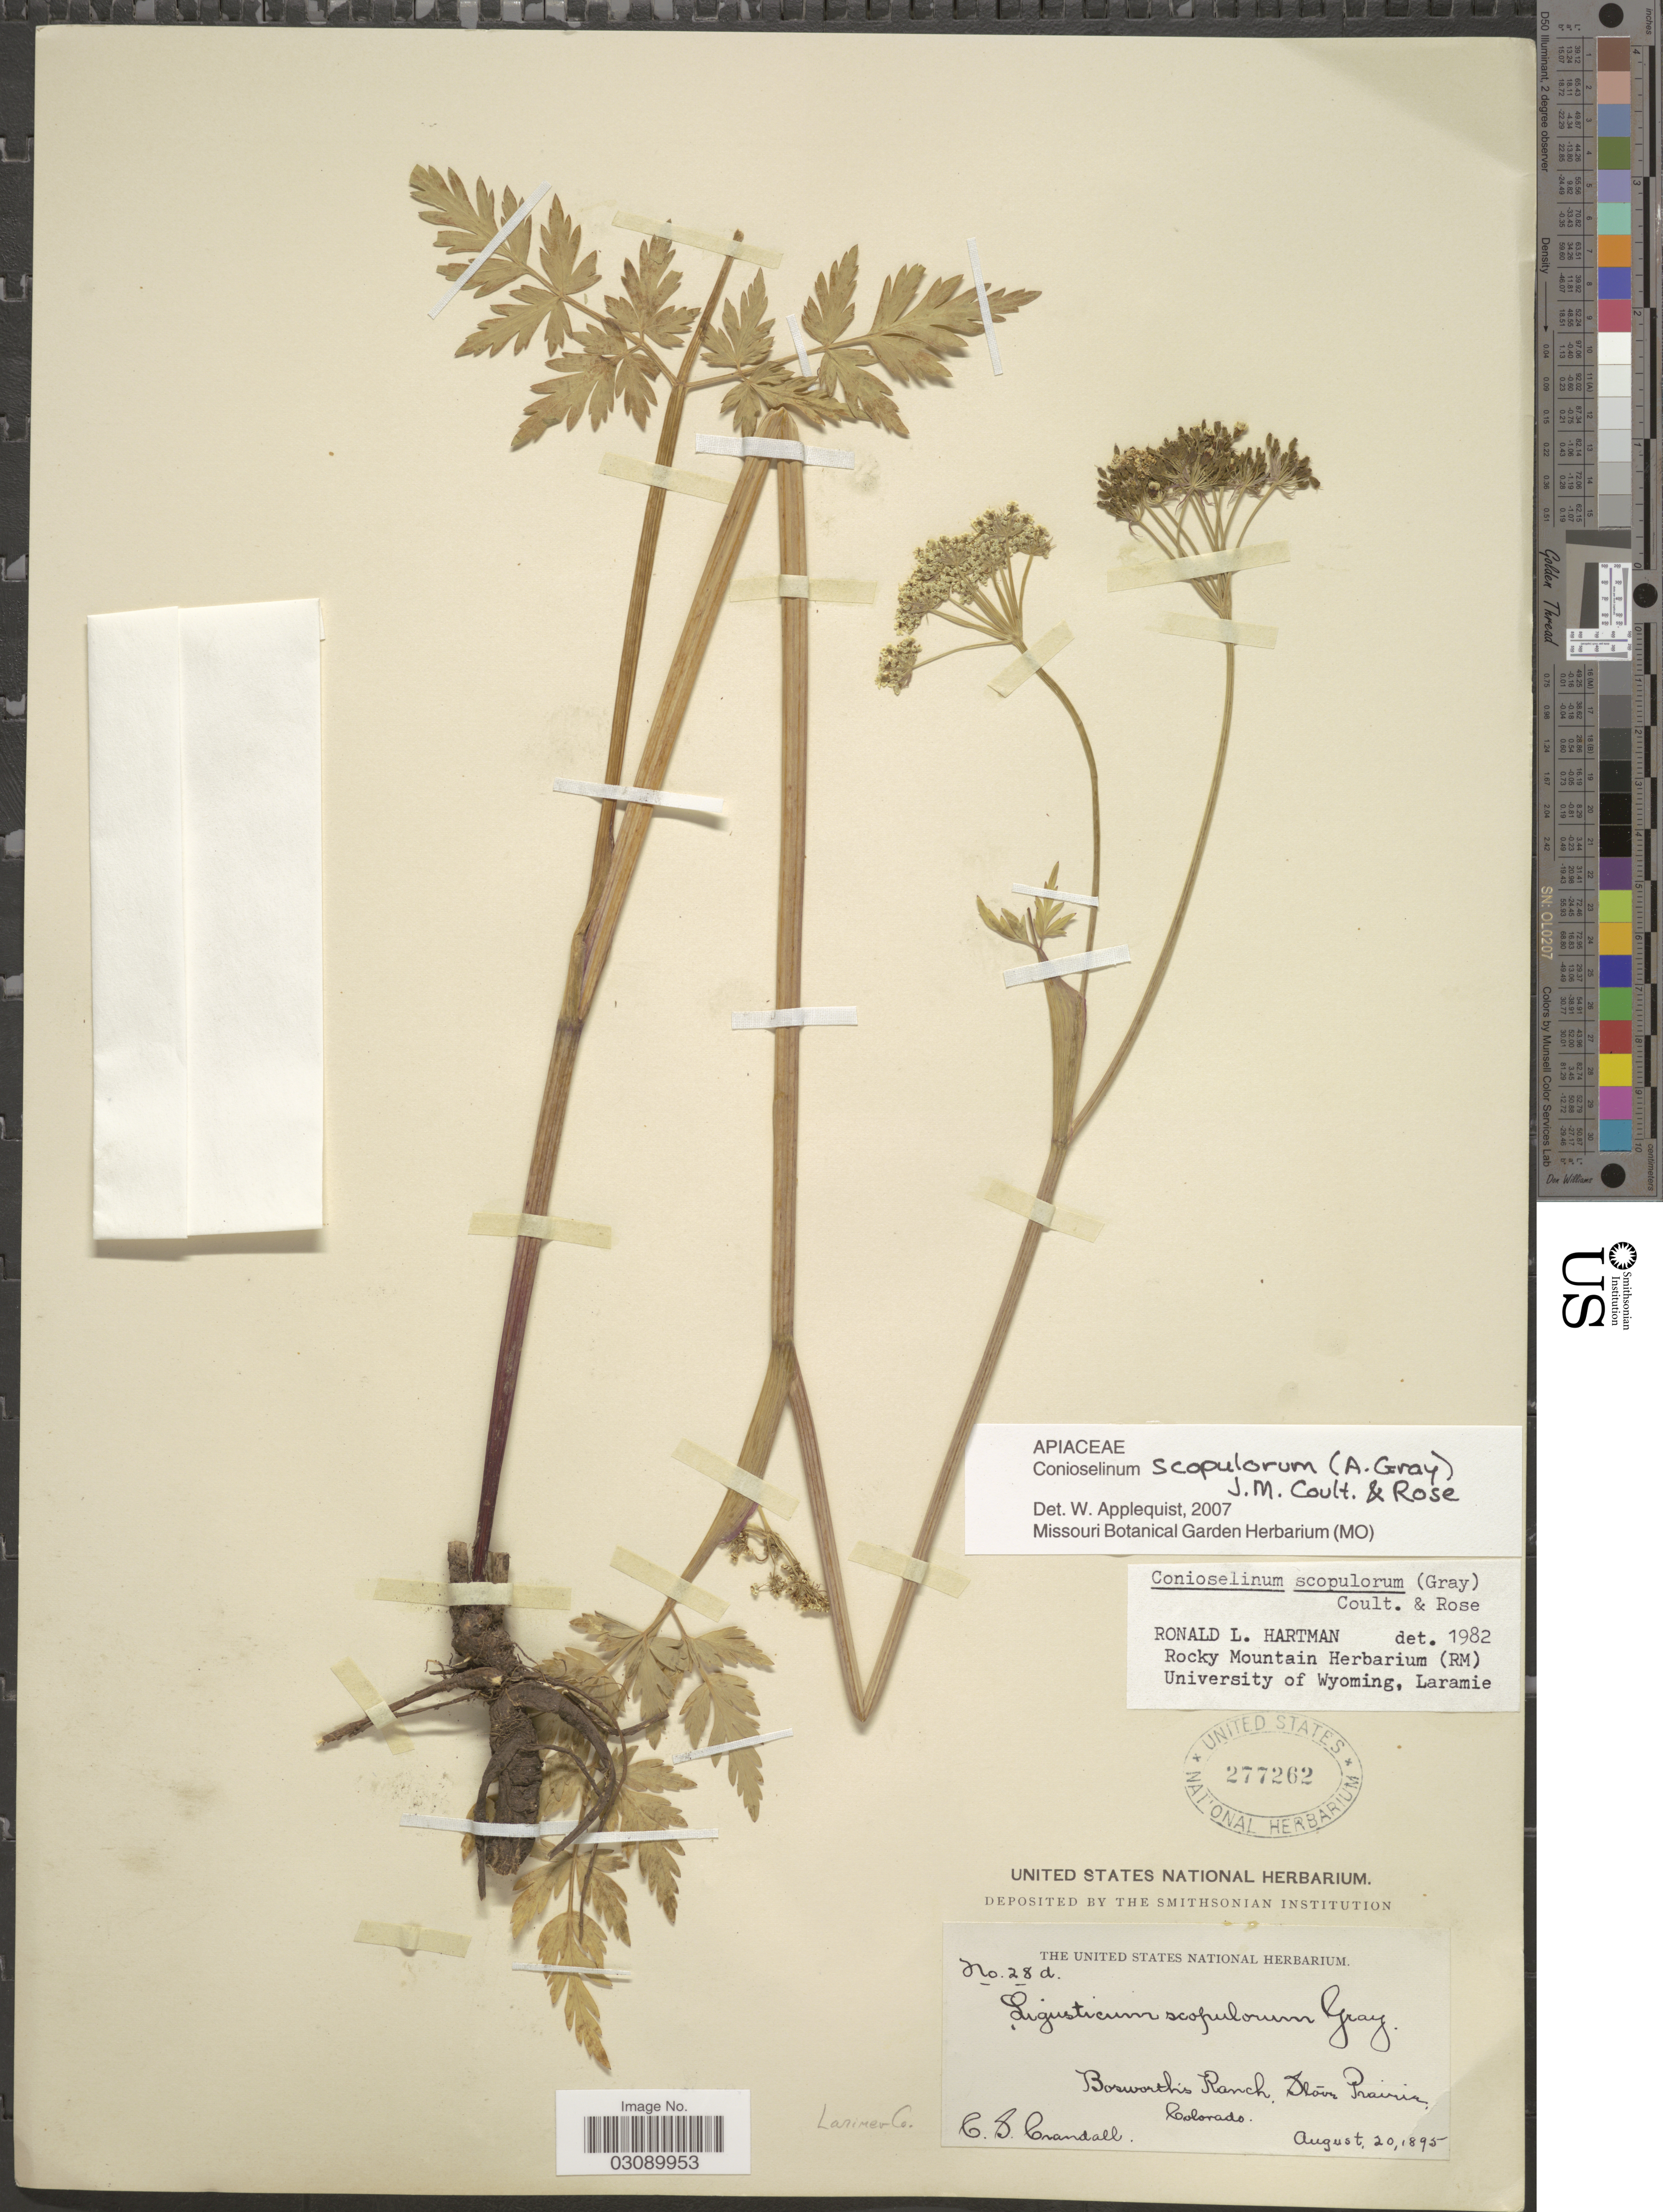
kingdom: Plantae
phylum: Tracheophyta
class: Magnoliopsida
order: Apiales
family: Apiaceae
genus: Conioselinum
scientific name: Conioselinum scopulorum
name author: (A. Gray) J.M. Coult. & Rose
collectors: C. Crandall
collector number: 28d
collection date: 1895-08-20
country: United States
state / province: Colorado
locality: Bosworth's Ranch, Stove Prairie. Larimer Co.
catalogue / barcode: US 277262